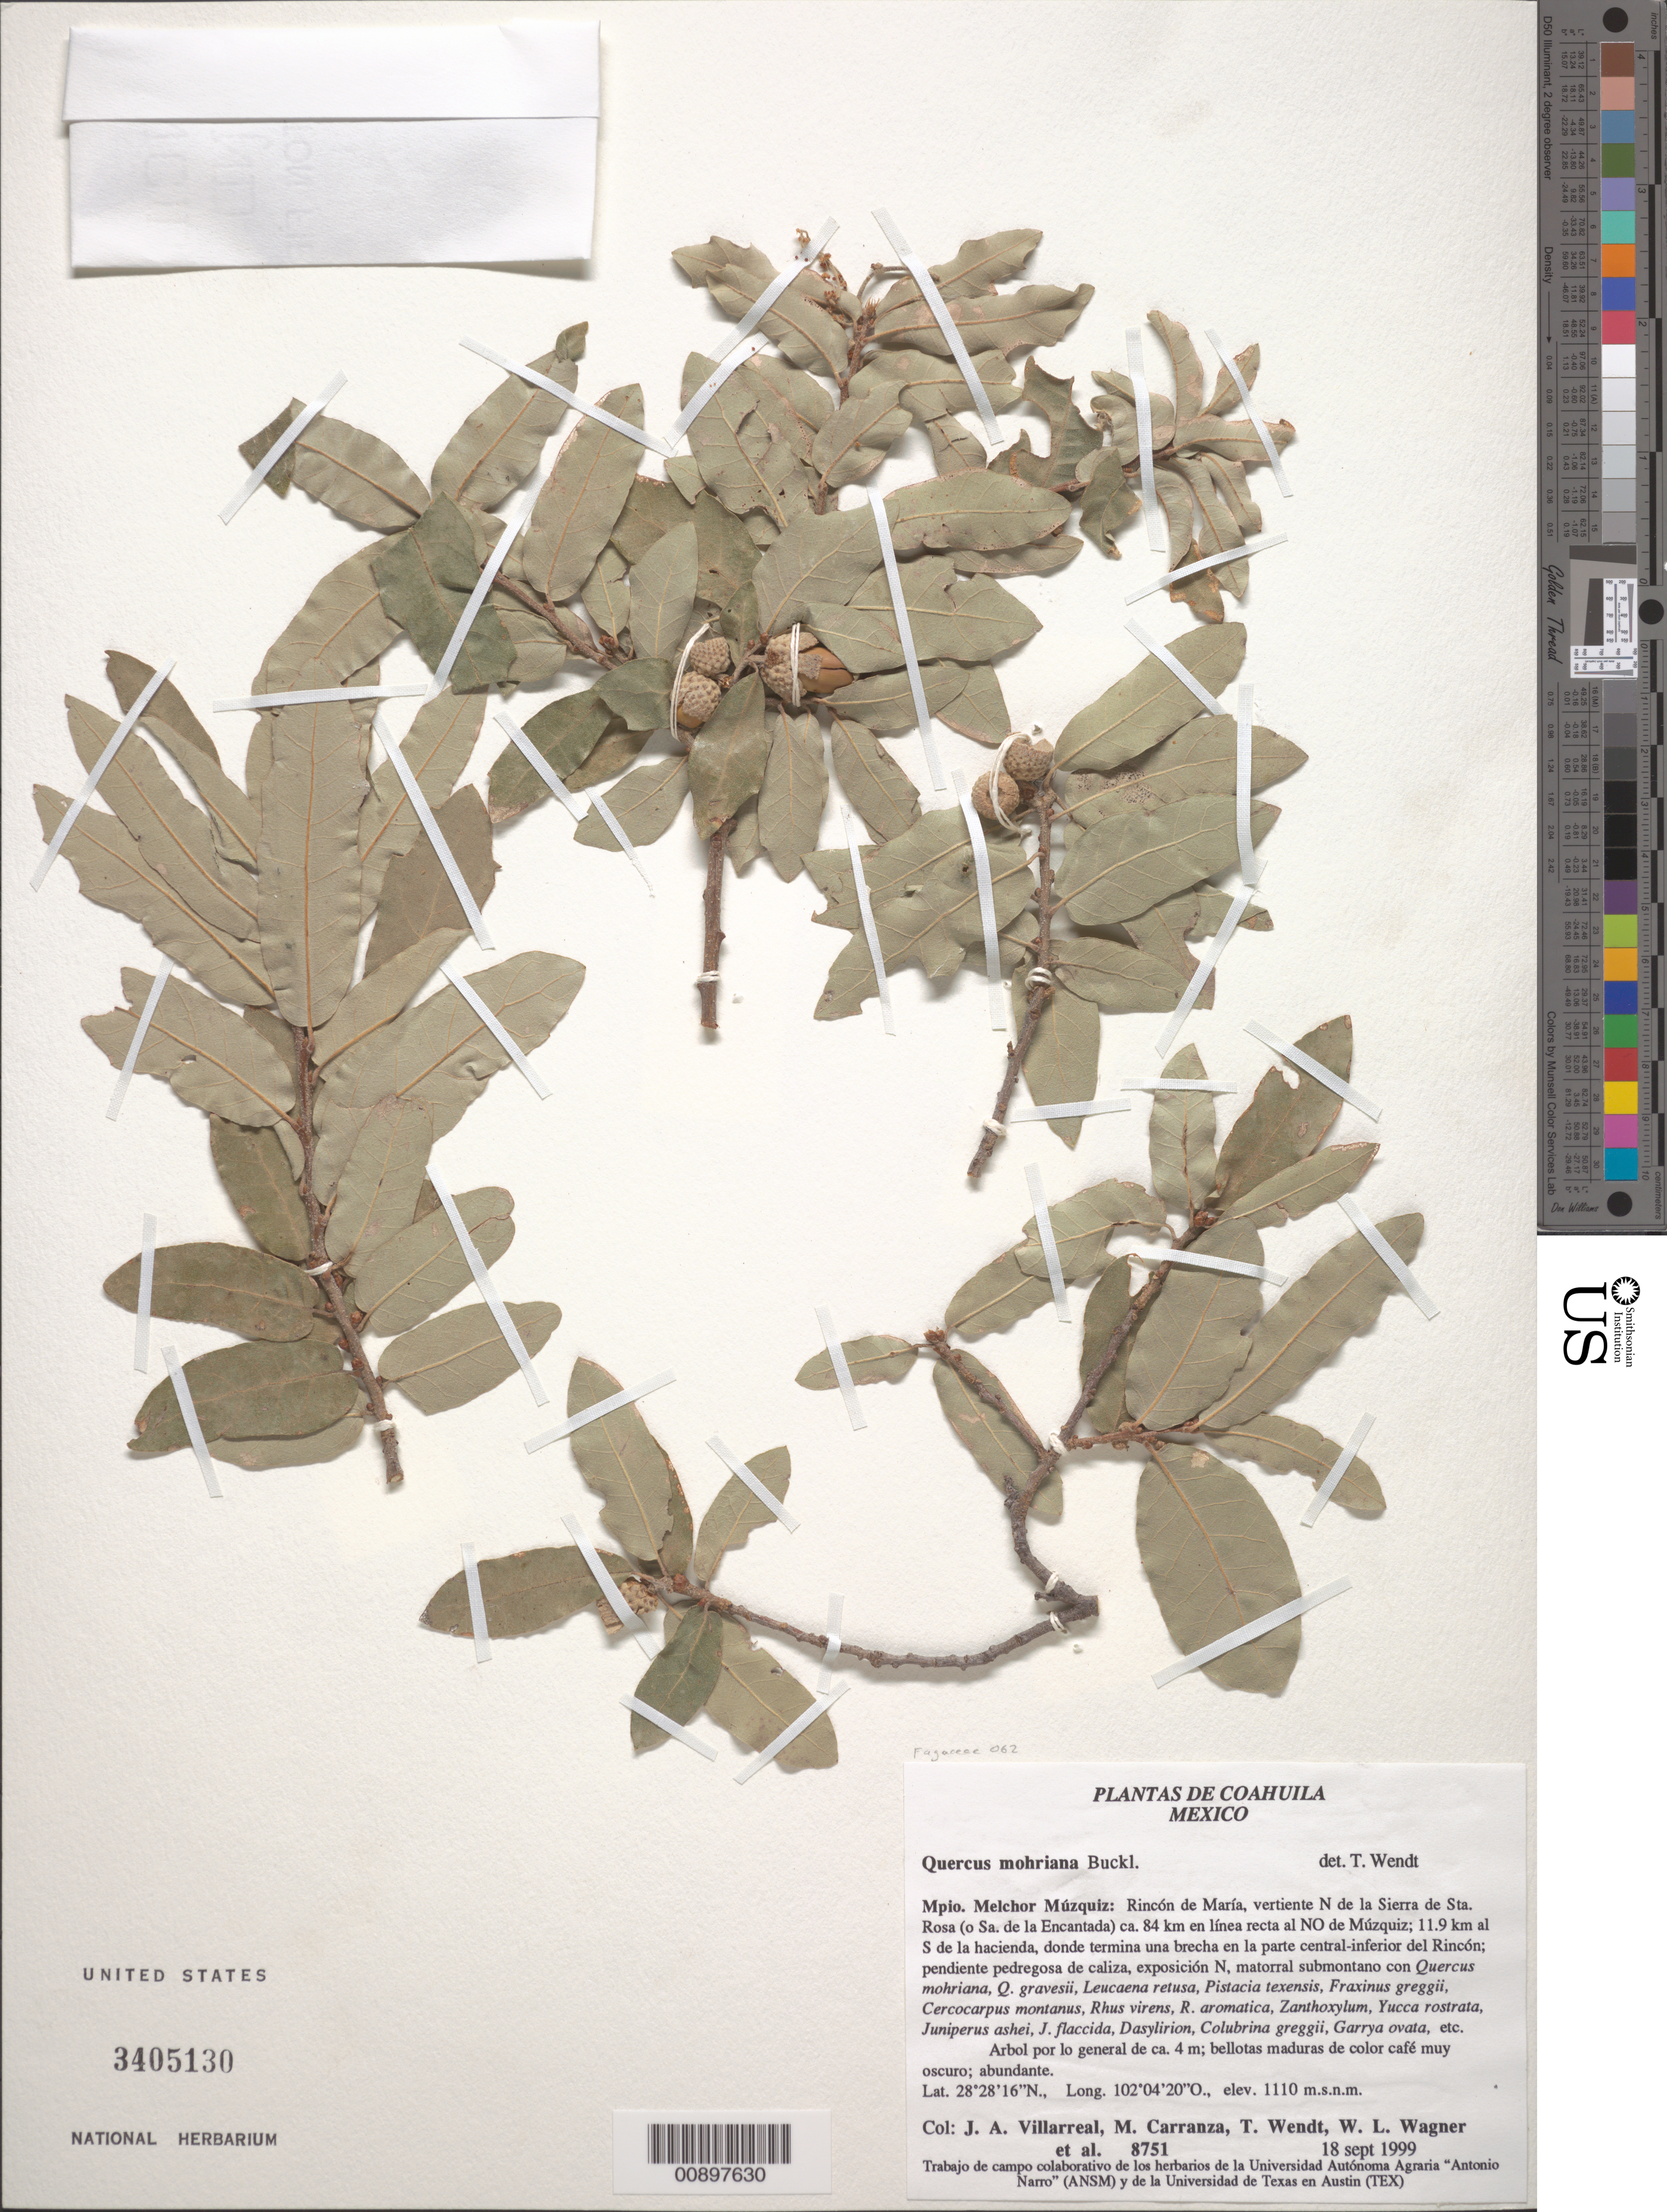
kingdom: Plantae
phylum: Tracheophyta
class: Magnoliopsida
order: Fagales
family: Fagaceae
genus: Quercus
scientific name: Quercus mohriana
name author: Buckley ex Rydb.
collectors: J. Villarreal, M. Carranza, T. L. Wendt, W. L. Wagner & et al.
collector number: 8751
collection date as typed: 18 Sep 1999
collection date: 1999-09-18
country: Mexico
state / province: Coahuila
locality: Mpio. Melchor Múzquiz: Rincón de María, vertiente N de la Sierra de Sta. Rosa (o Sa. de la Encantada) ca. 84 km en línea recta al NO de Múzquiz; 11.9 km al S de la hacienda.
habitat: Pendiente pedregosa de caliza, exposición N, matorral submontano con Quercus mohriana, Q. gravesii, Leucaena retusa, Pistacia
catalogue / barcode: US 3405130